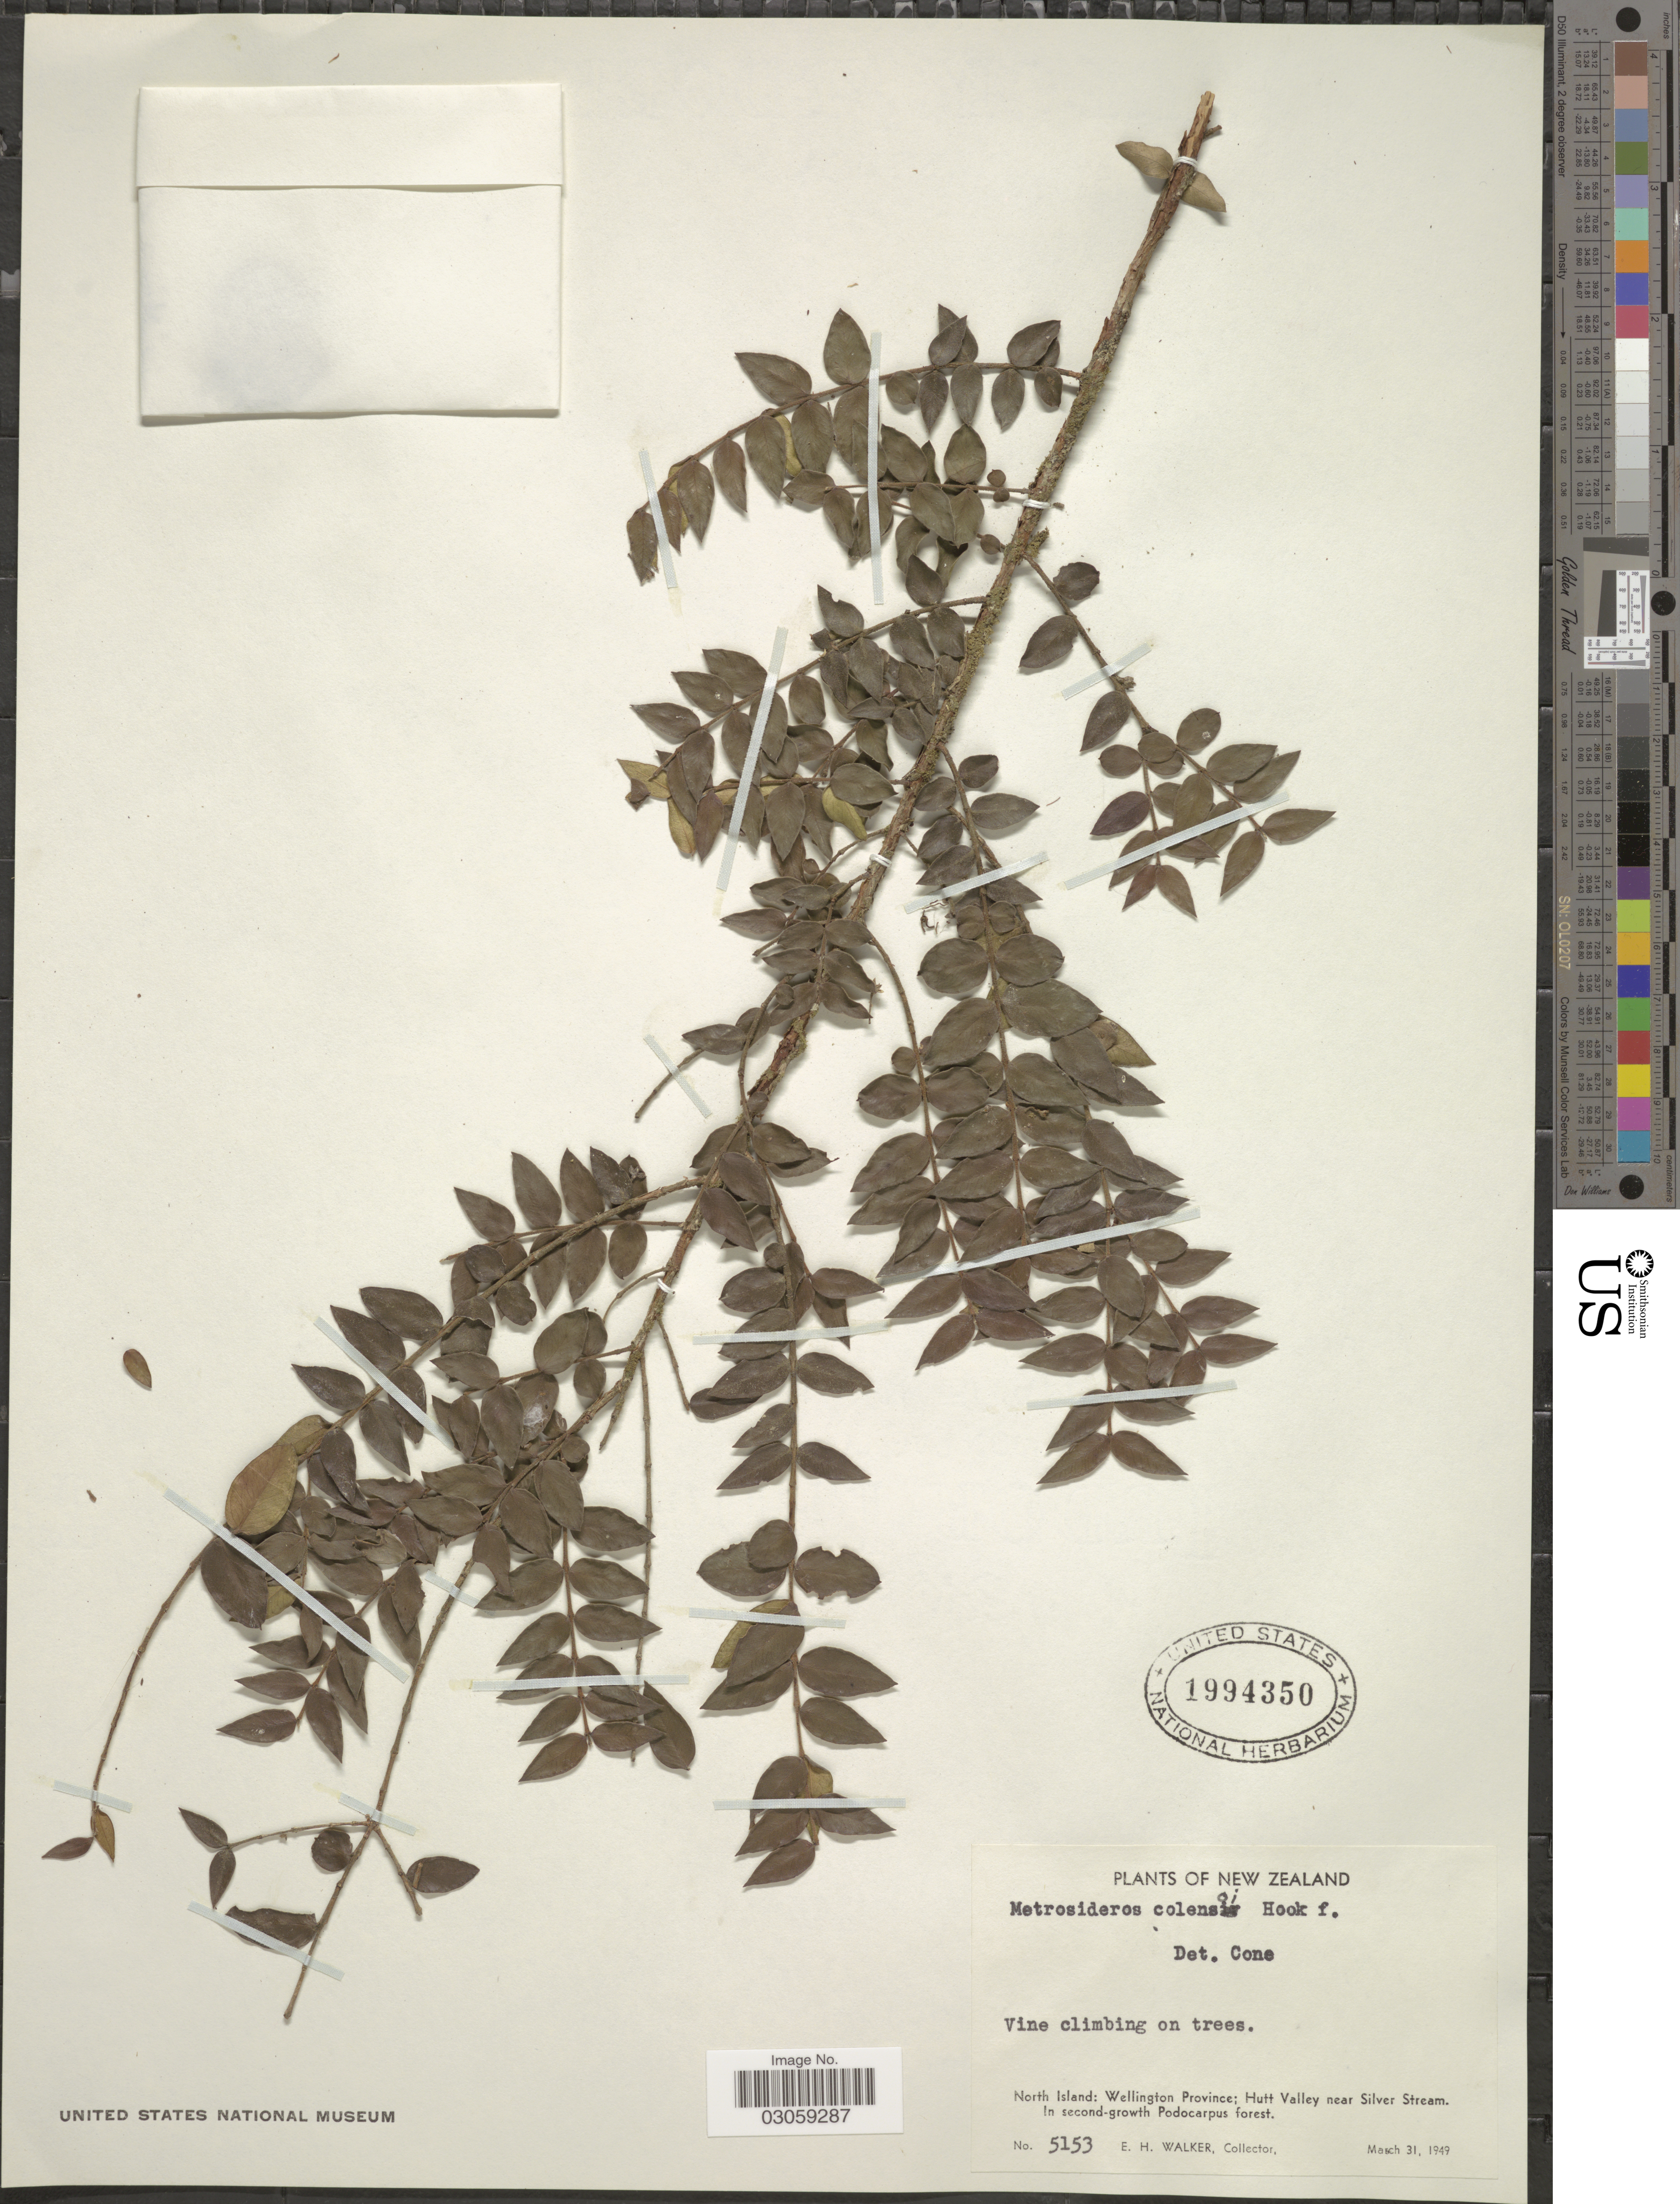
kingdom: Plantae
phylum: Tracheophyta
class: Magnoliopsida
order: Myrtales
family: Myrtaceae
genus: Metrosideros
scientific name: Metrosideros colensoi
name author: Hook. f.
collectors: E. H. Walker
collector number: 5153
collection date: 1949-03-31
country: New Zealand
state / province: Wellington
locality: North Island. Hutt Valley near Silver Stream.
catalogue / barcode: US 1994350